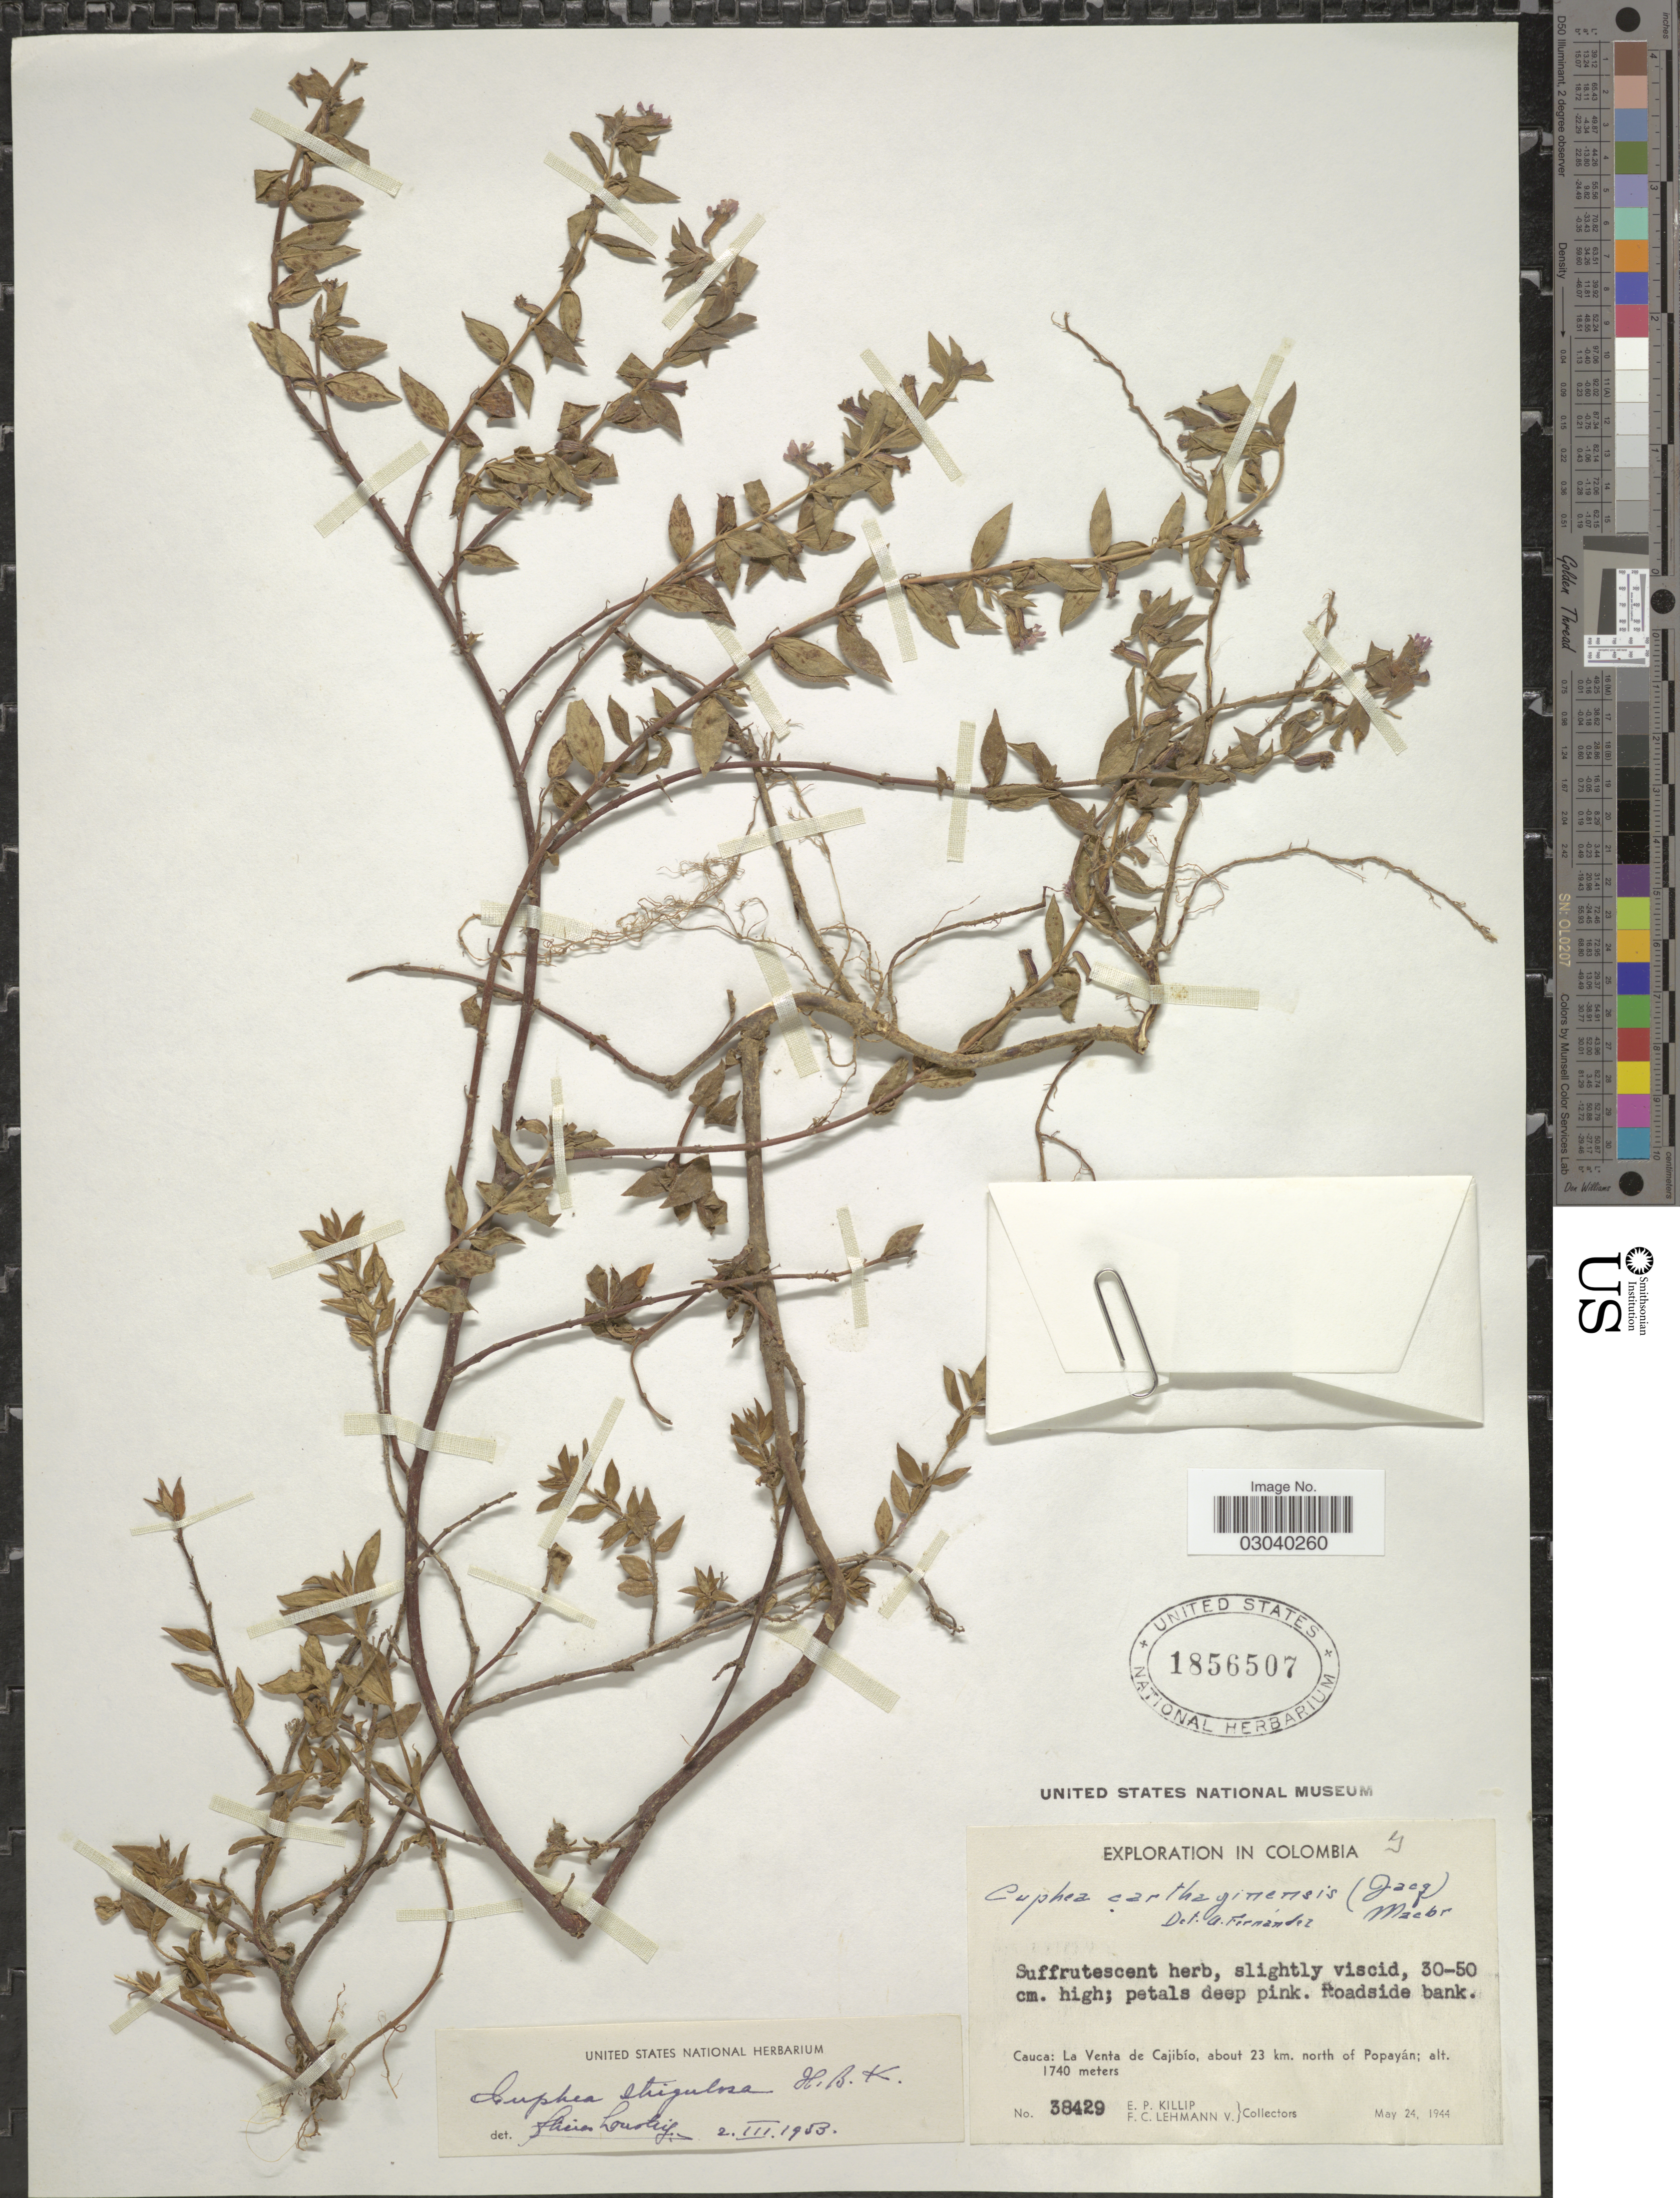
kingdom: Plantae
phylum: Tracheophyta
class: Magnoliopsida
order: Myrtales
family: Lythraceae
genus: Cuphea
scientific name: Cuphea strigulosa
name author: Kunth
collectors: E. P. Killip & F. Lehmann v.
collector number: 38429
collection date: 1944-05-24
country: Colombia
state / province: Cauca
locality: La Venta de Cajibío, about 23 km. north of Popayán.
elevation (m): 1740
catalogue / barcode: US 1856507